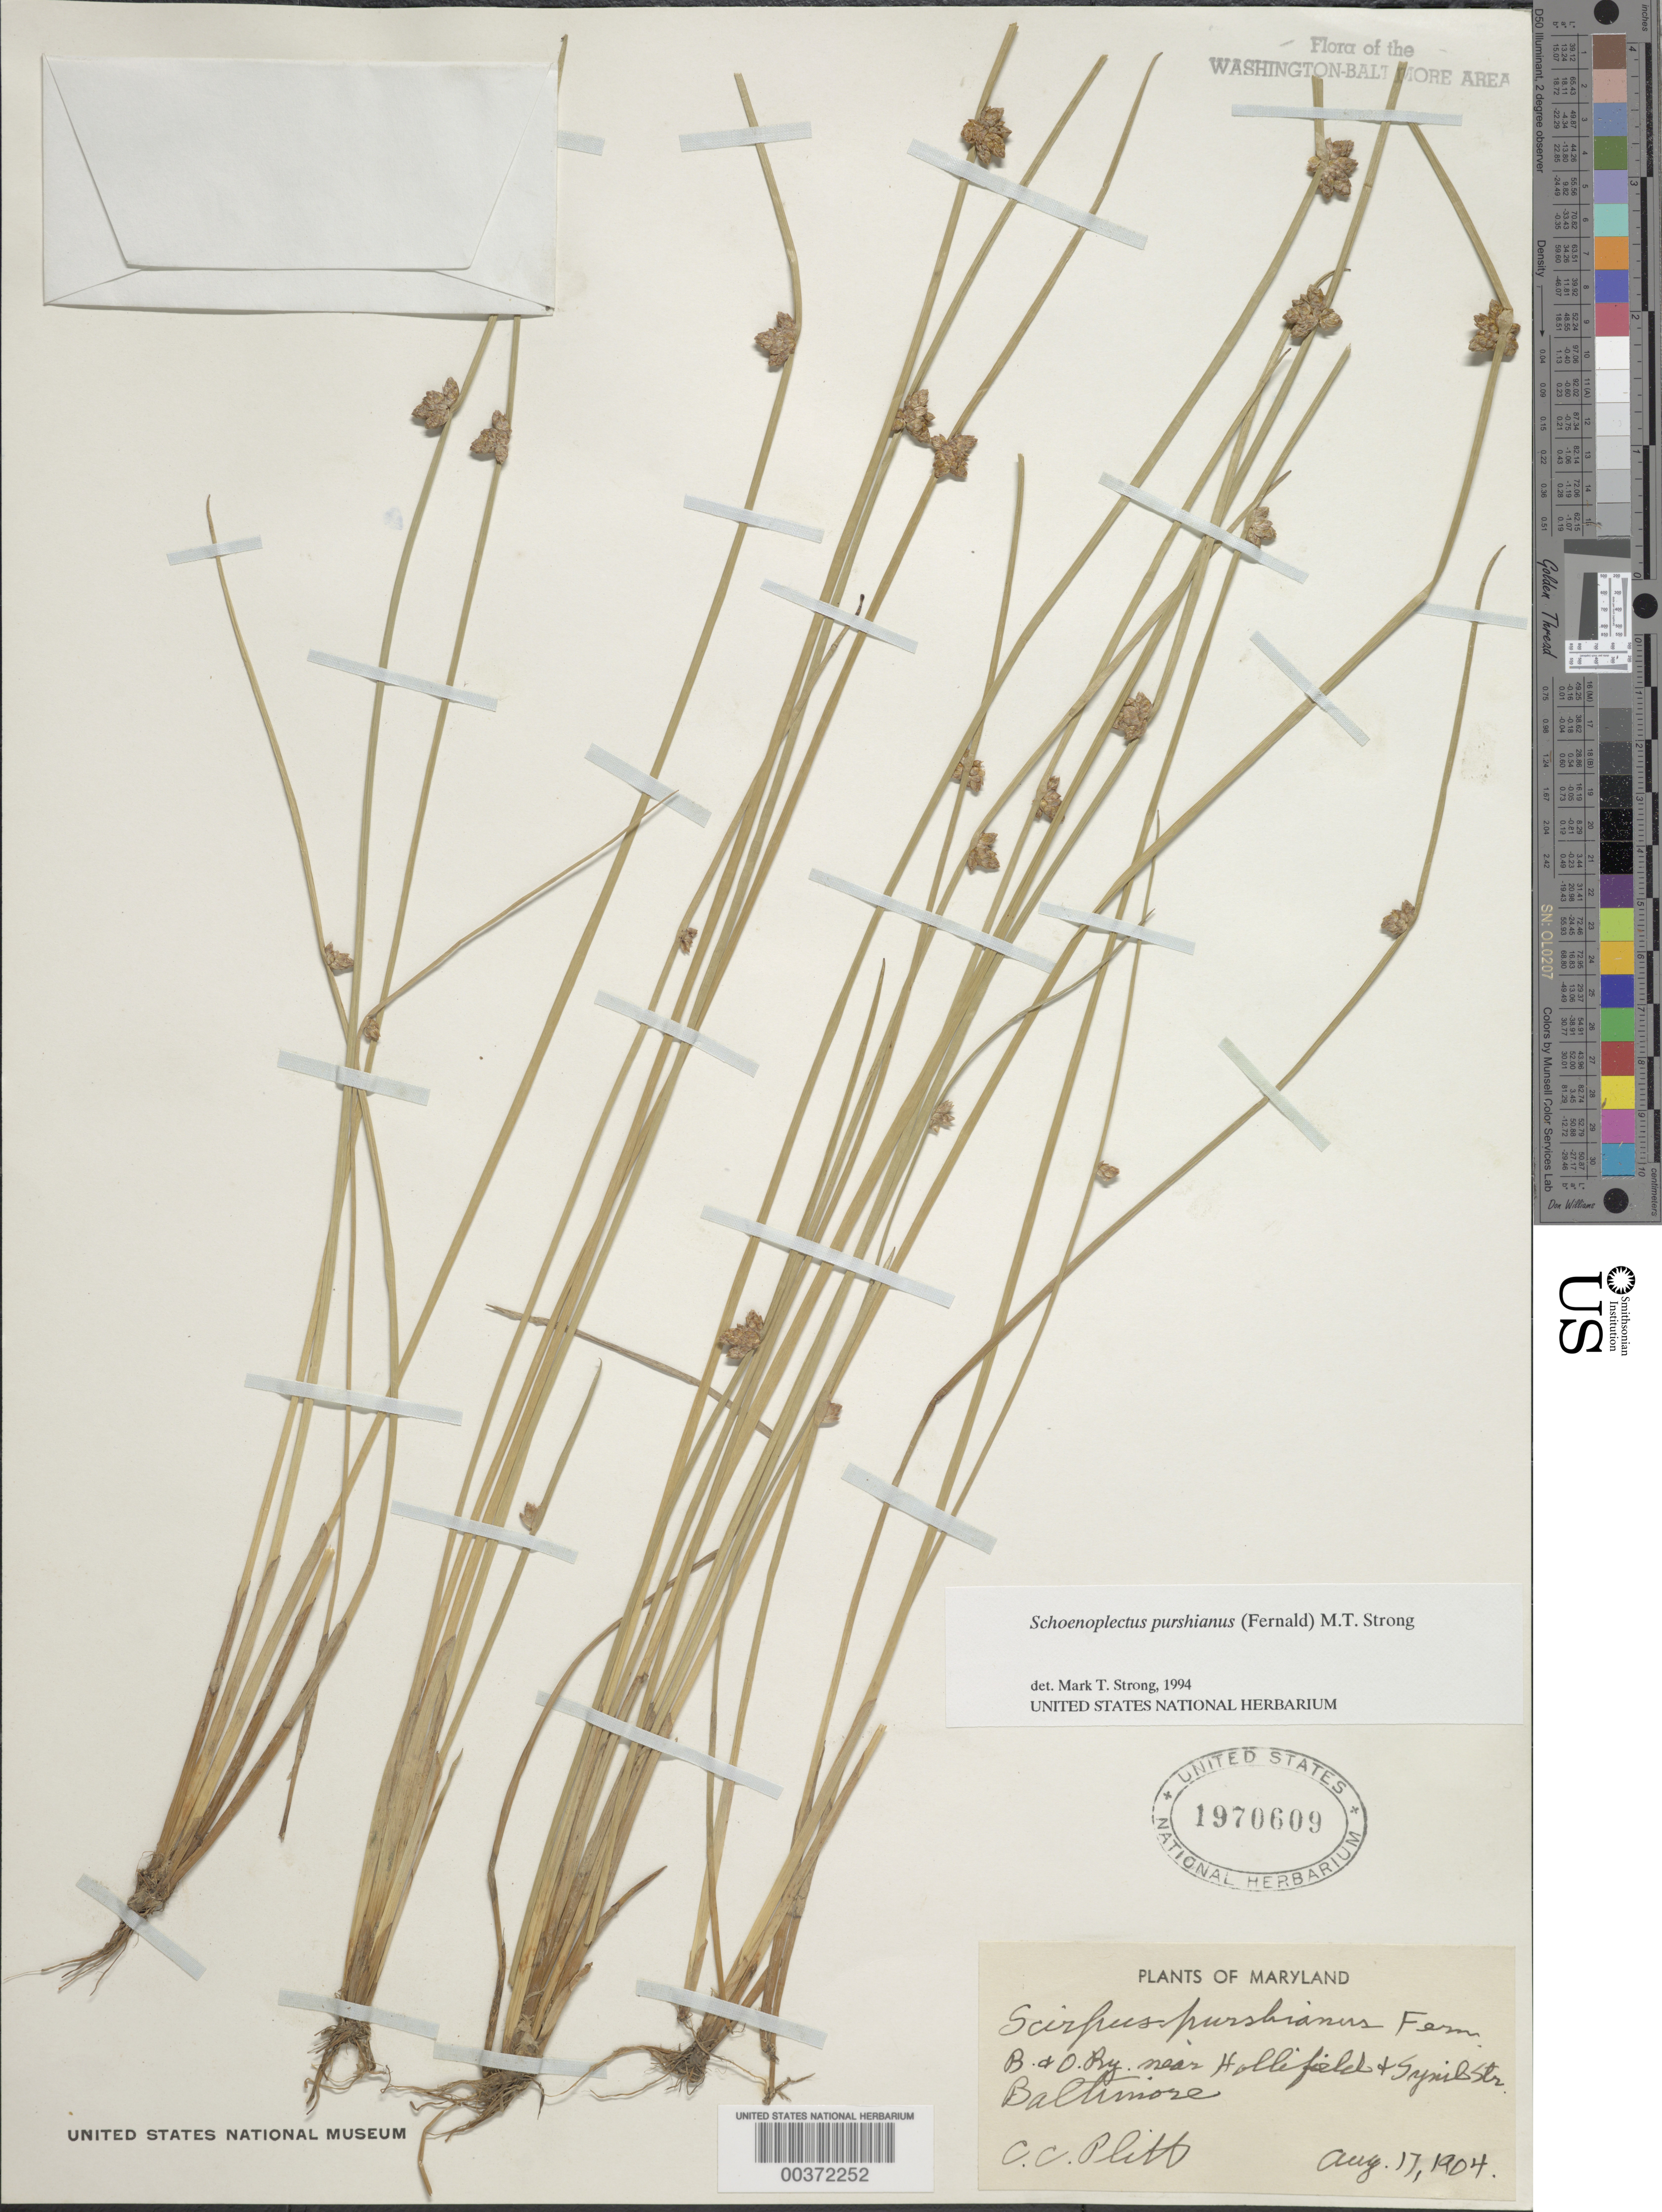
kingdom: Plantae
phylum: Tracheophyta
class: Liliopsida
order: Poales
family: Cyperaceae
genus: Schoenoplectus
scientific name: Schoenoplectus purshianus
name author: (Fernald) M.T. Strong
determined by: Strong, M. T., (US), Smithsonian Institution - National Museum of Natural History (UNITED STATES)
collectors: C. Plitt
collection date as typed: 17 Aug 1904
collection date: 1904-08-17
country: United States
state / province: Maryland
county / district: City of Baltimore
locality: B. And. O. Railroad, Hollifield and Synil Streets, Baltimore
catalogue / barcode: US 1970609